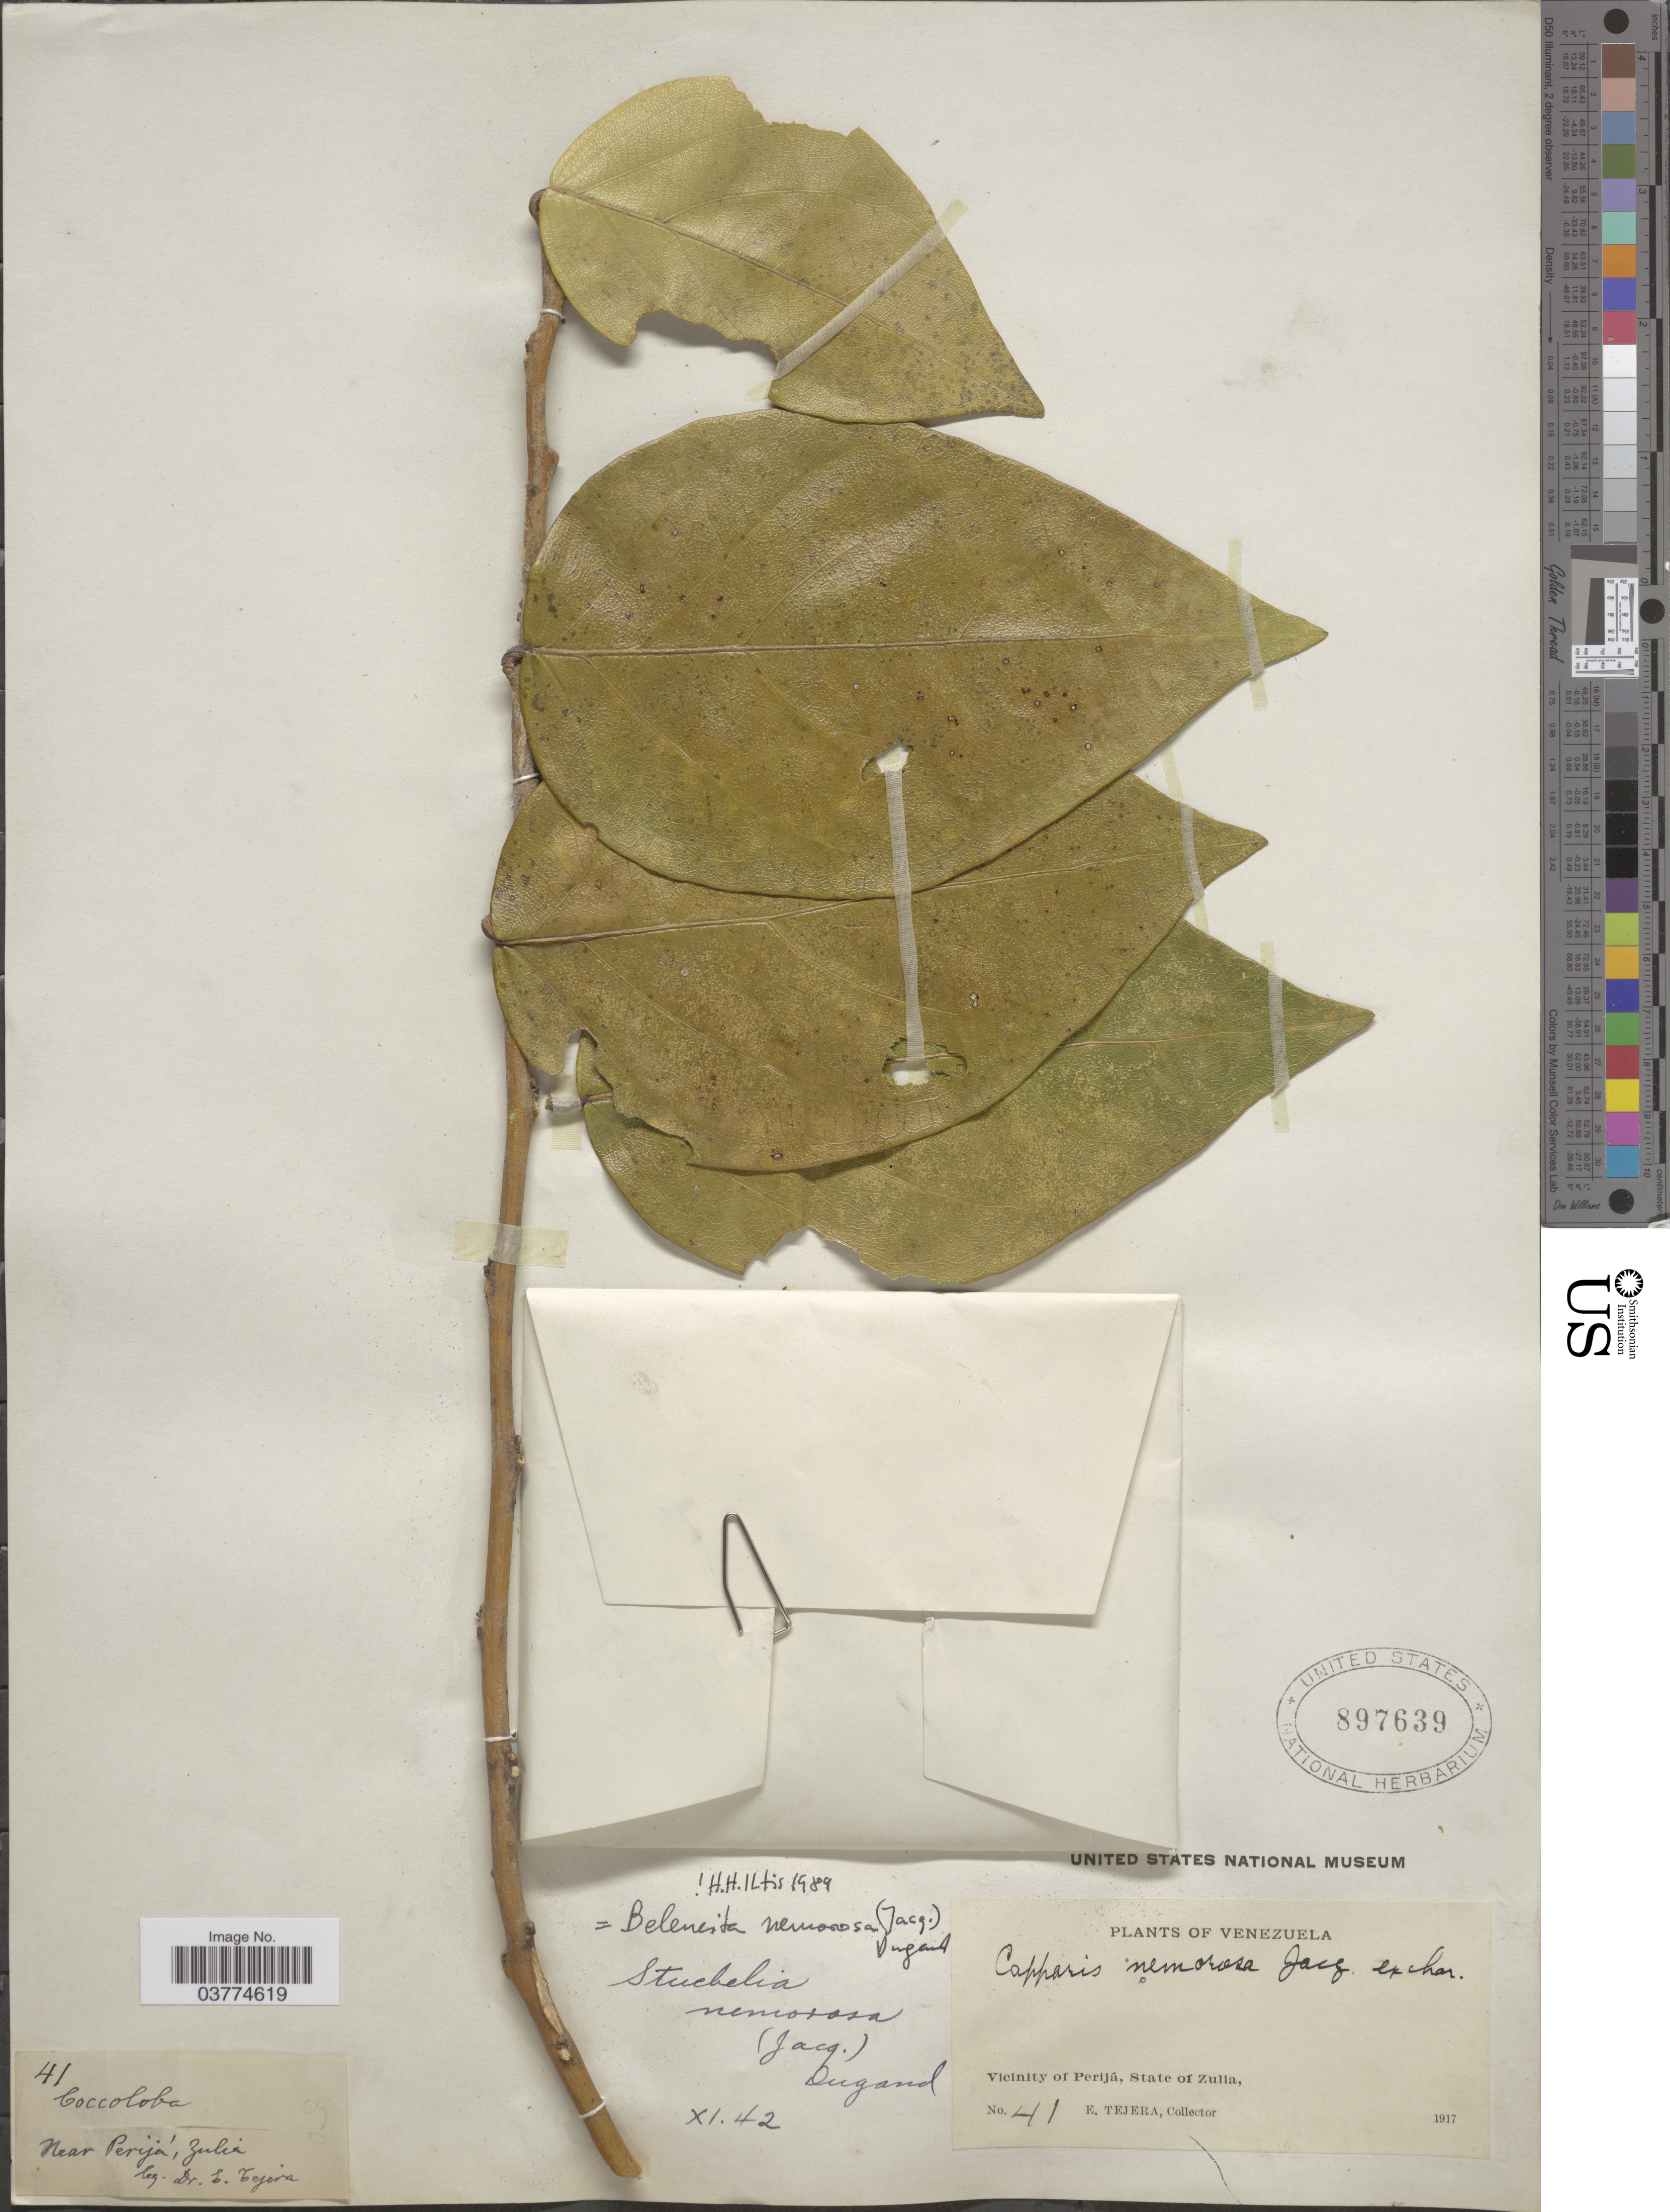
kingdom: Plantae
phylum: Tracheophyta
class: Magnoliopsida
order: Brassicales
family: Capparaceae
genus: Belencita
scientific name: Belencita nemorosa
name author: (Jacq.) Dugand G.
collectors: E. Tejera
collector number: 41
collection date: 1917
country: Venezuela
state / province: Zulia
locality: Vicinity of Perijá.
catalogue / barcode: US 897639